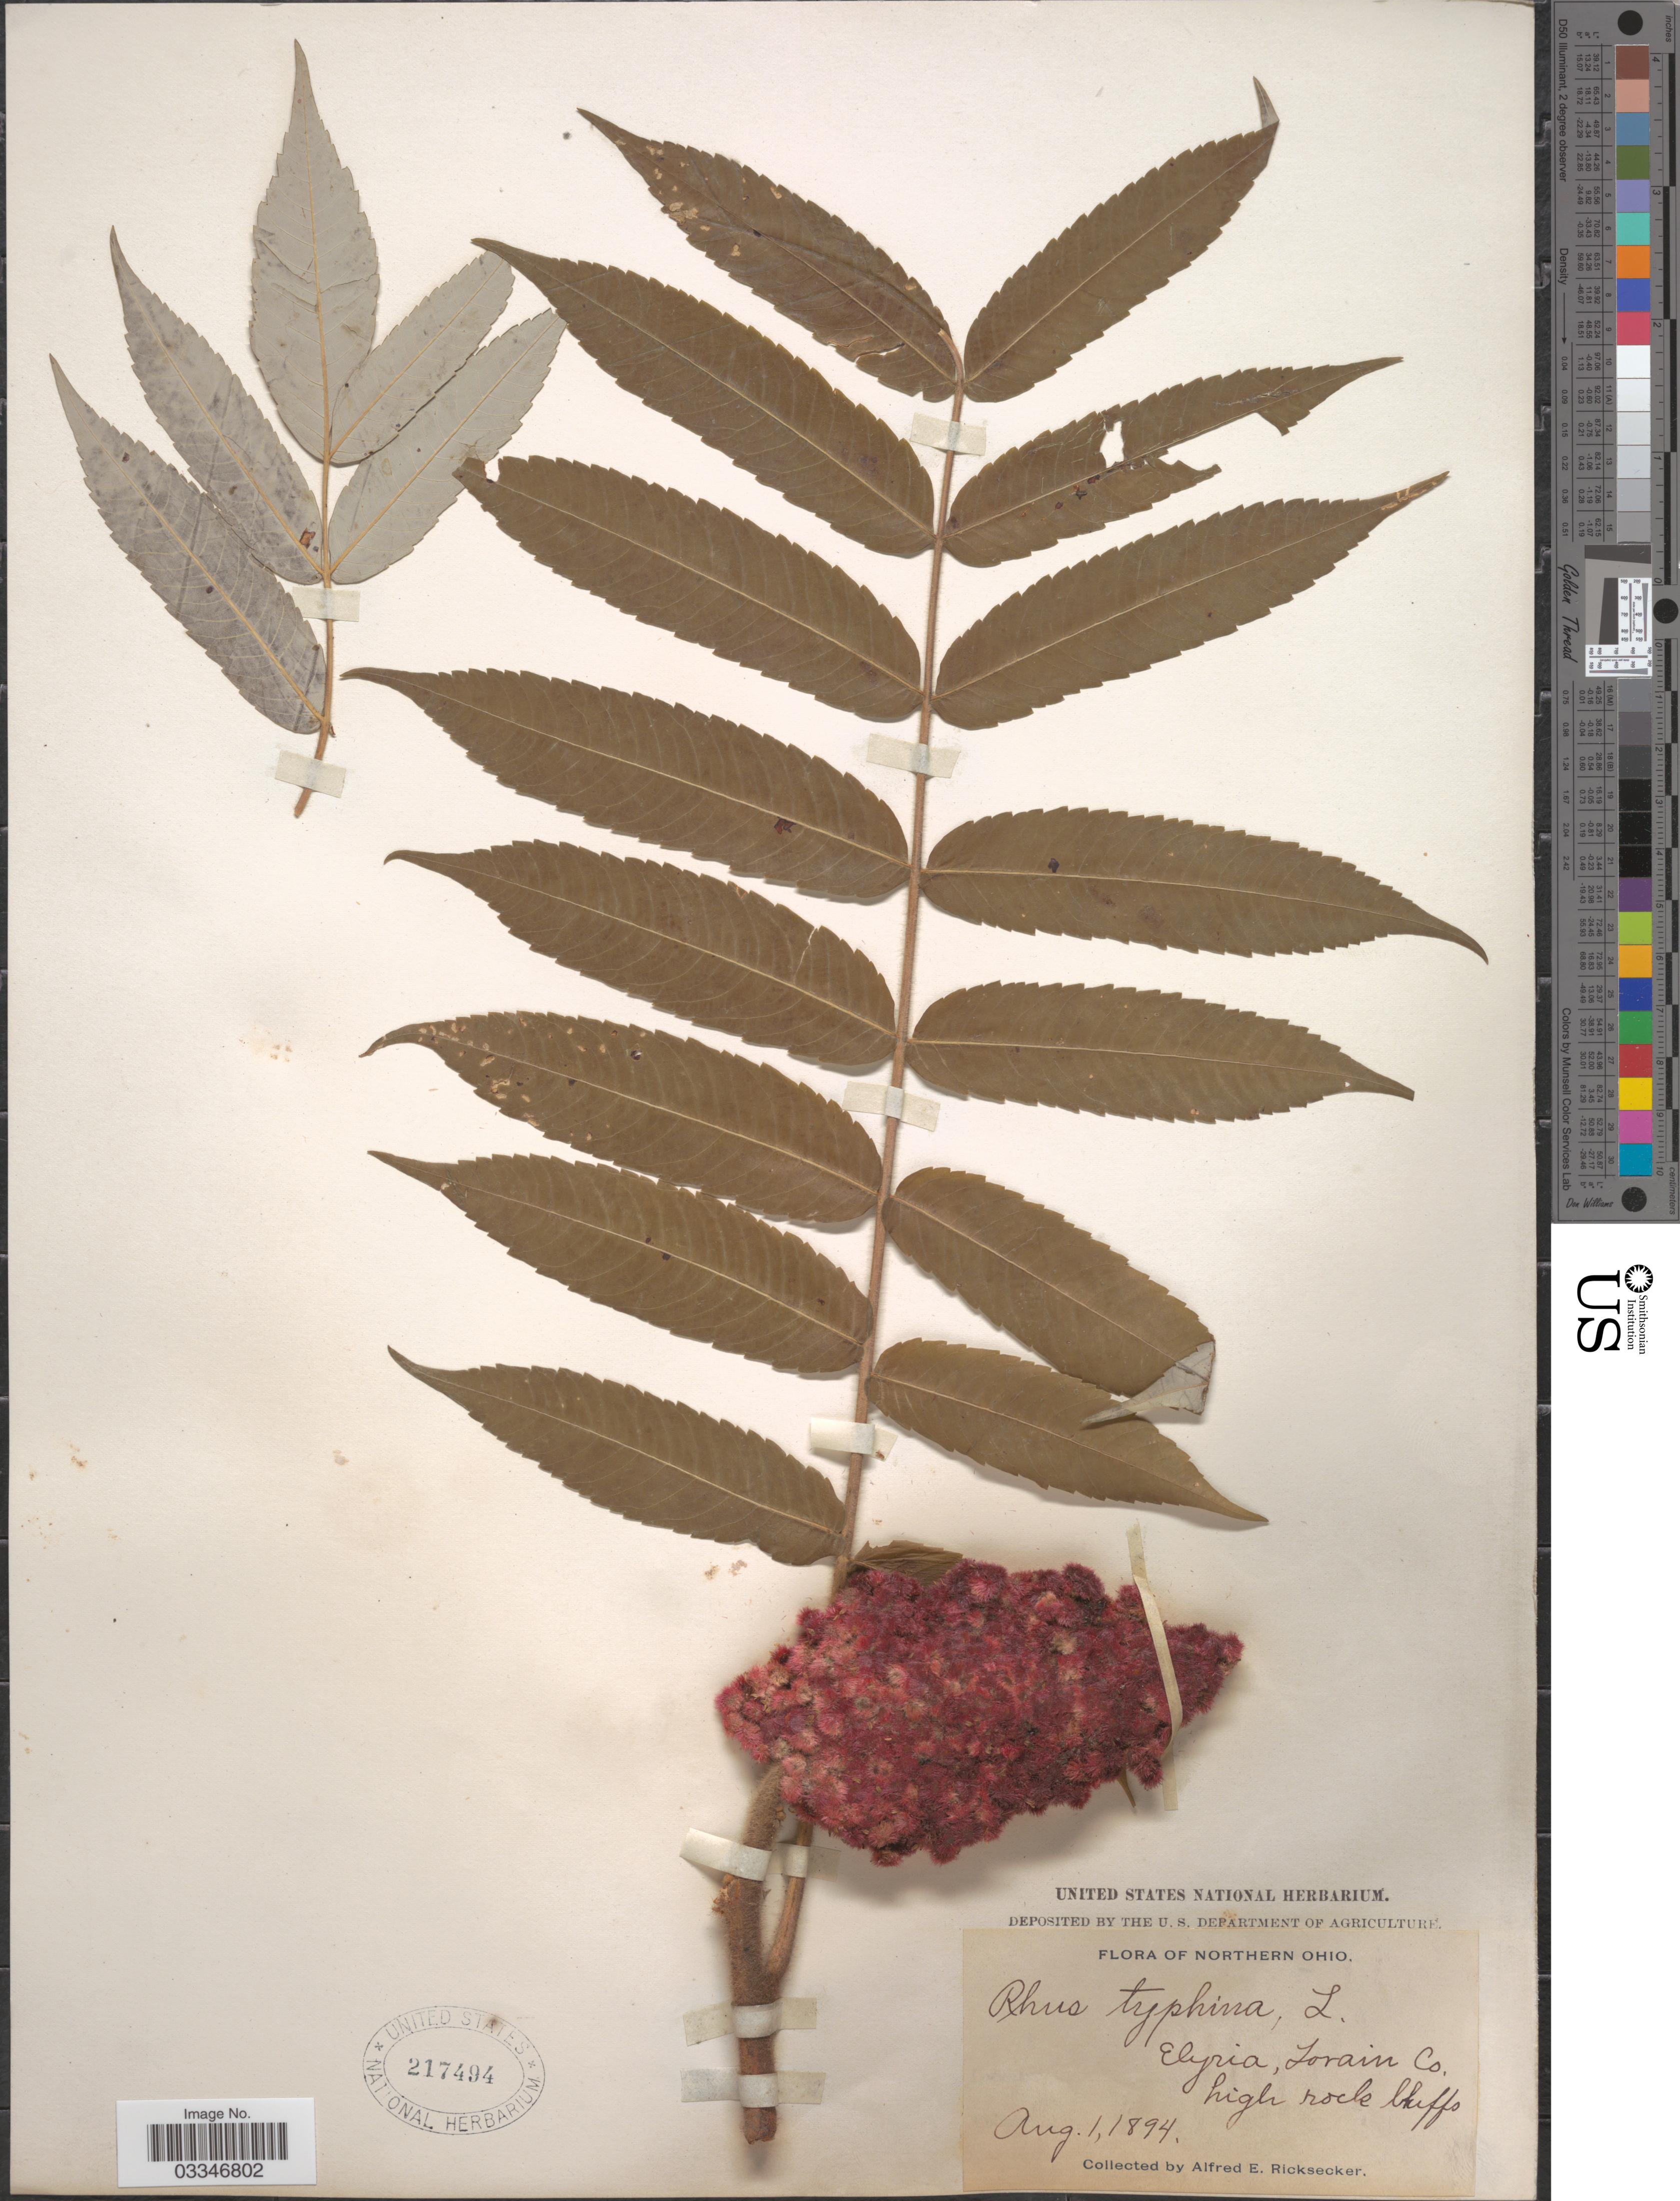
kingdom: Plantae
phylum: Tracheophyta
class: Magnoliopsida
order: Sapindales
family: Anacardiaceae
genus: Rhus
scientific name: Rhus typhina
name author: L.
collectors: A. E. Ricksecker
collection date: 1894-08-01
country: United States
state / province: Ohio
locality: Northern Ohio. Eylria, Lorain Co.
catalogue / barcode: US 217494